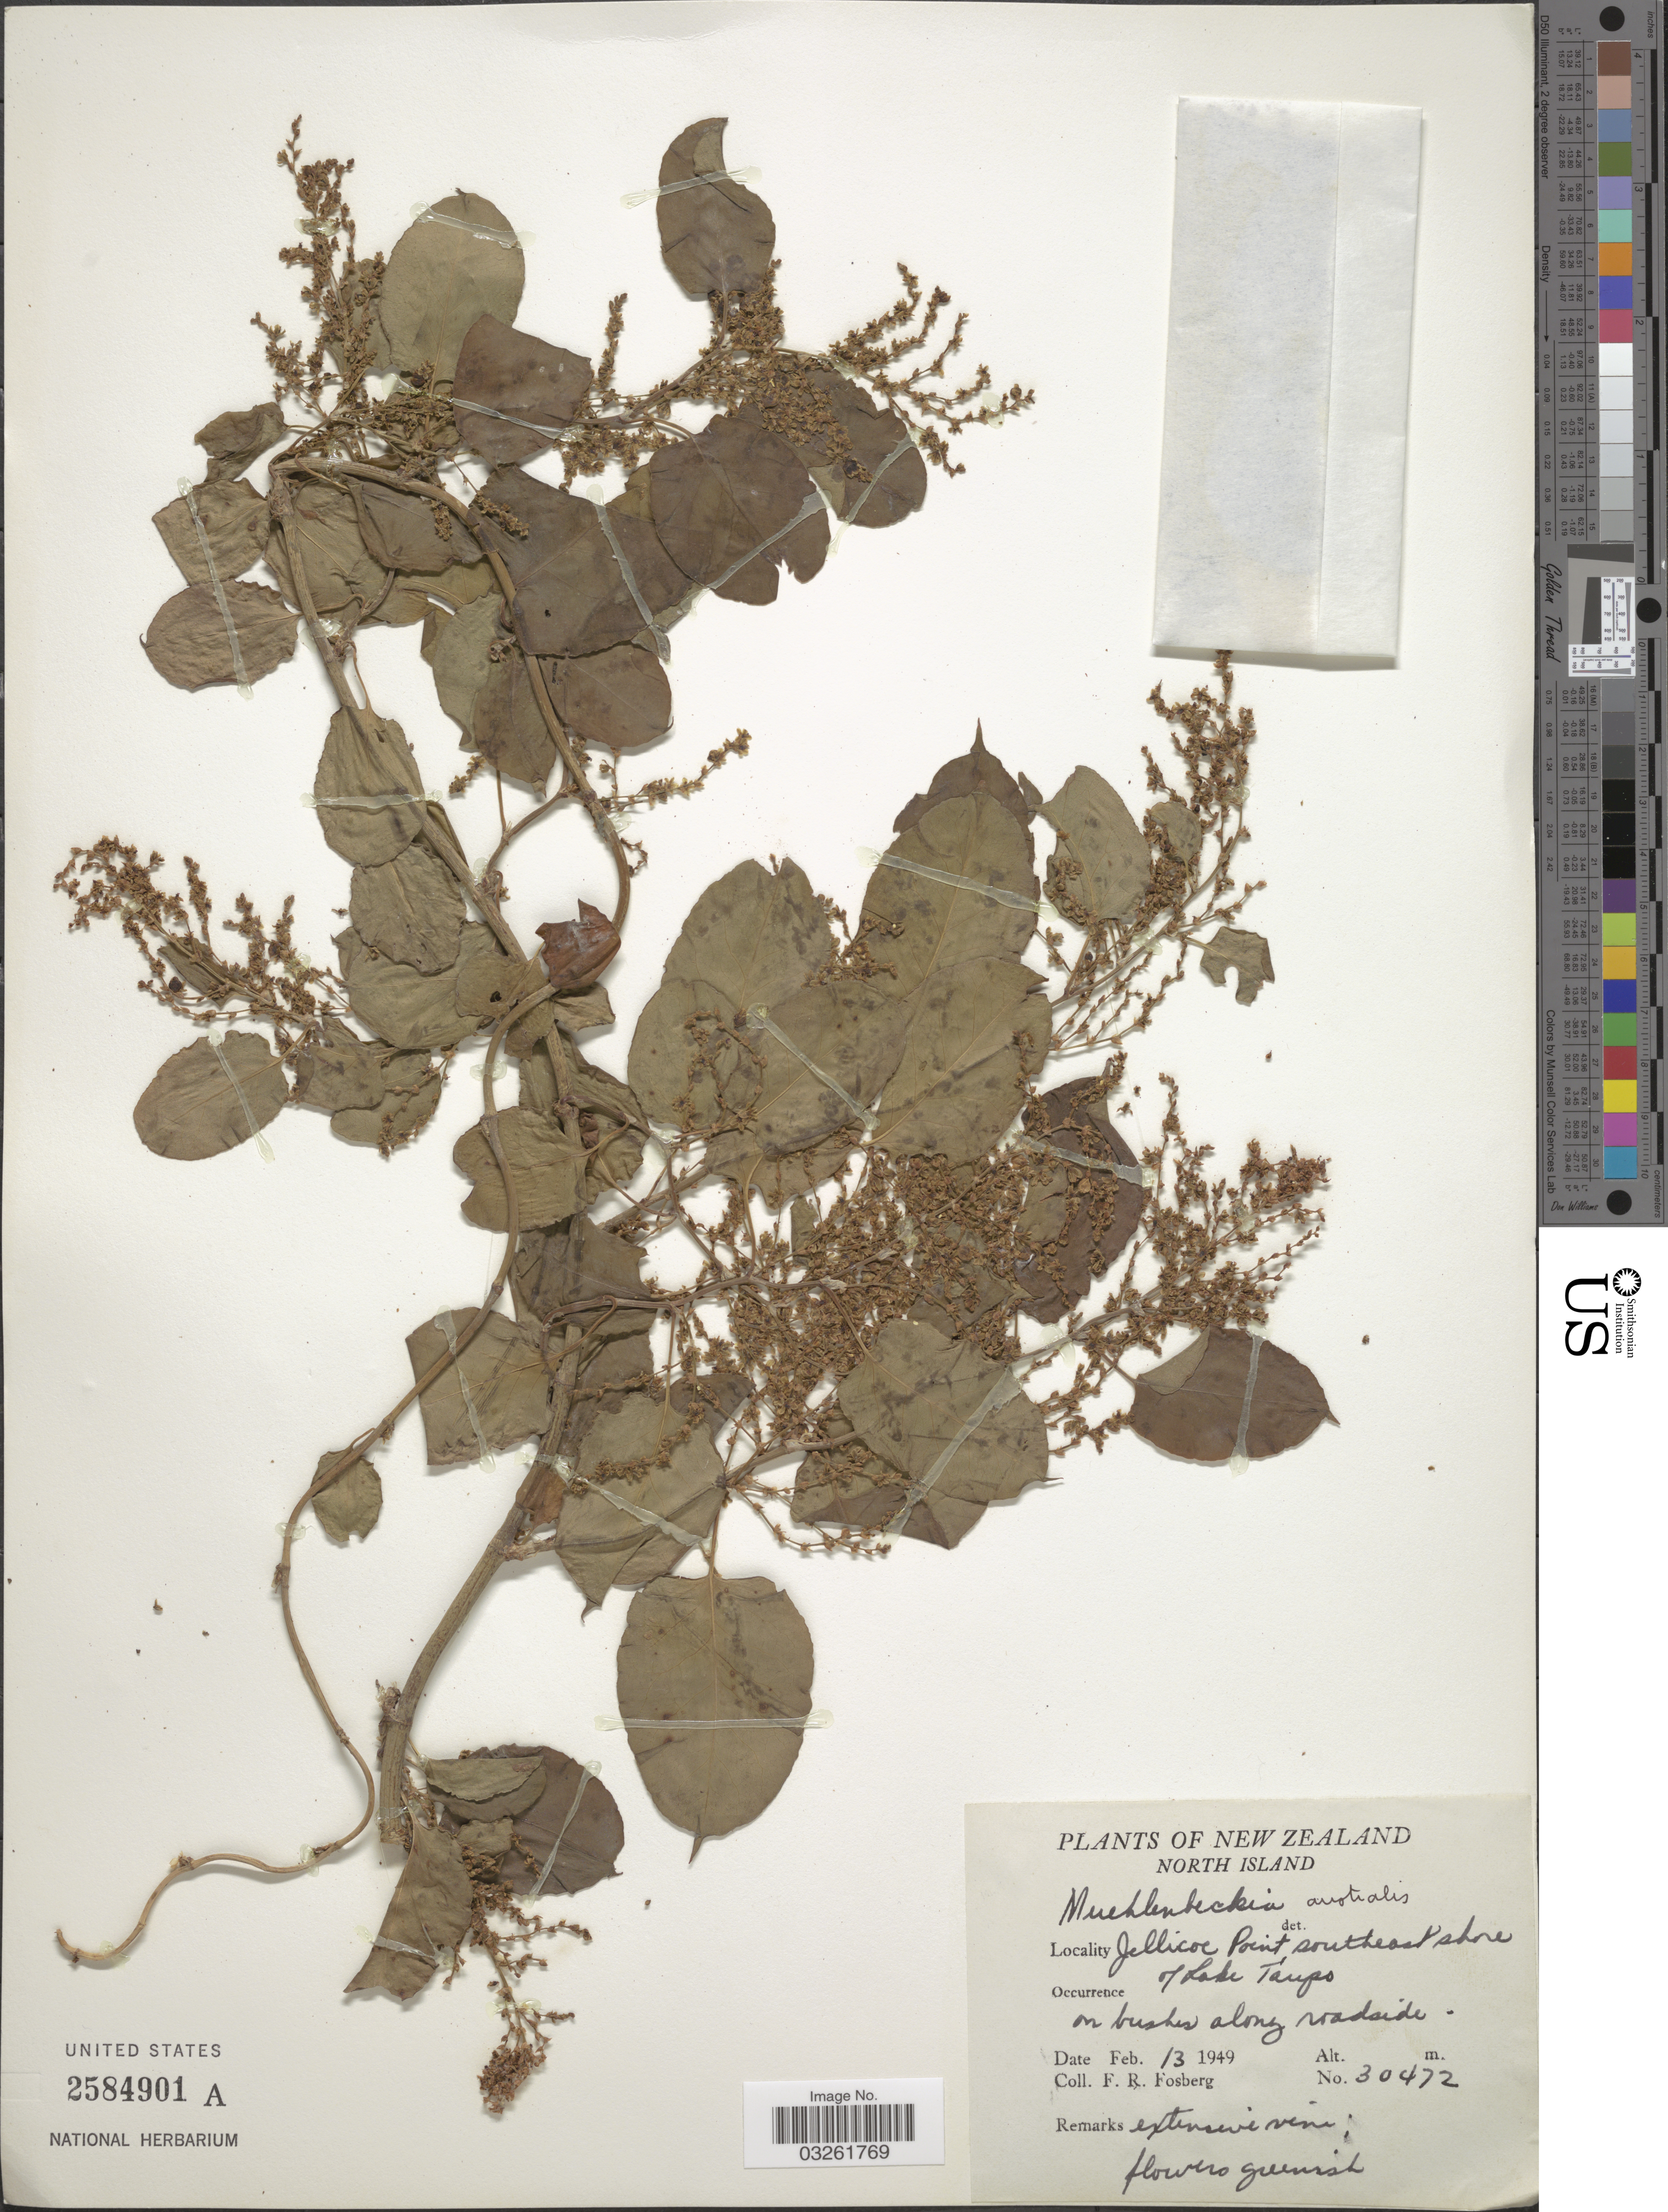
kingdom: Plantae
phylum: Tracheophyta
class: Magnoliopsida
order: Caryophyllales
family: Polygonaceae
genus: Muehlenbeckia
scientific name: Muehlenbeckia australis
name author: Meisn.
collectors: F. R. Fosberg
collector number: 30472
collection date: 1949-02-13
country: New Zealand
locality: North Island. Jellicoe Point, southeast shore of Lake Taupo.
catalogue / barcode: US 2584901A